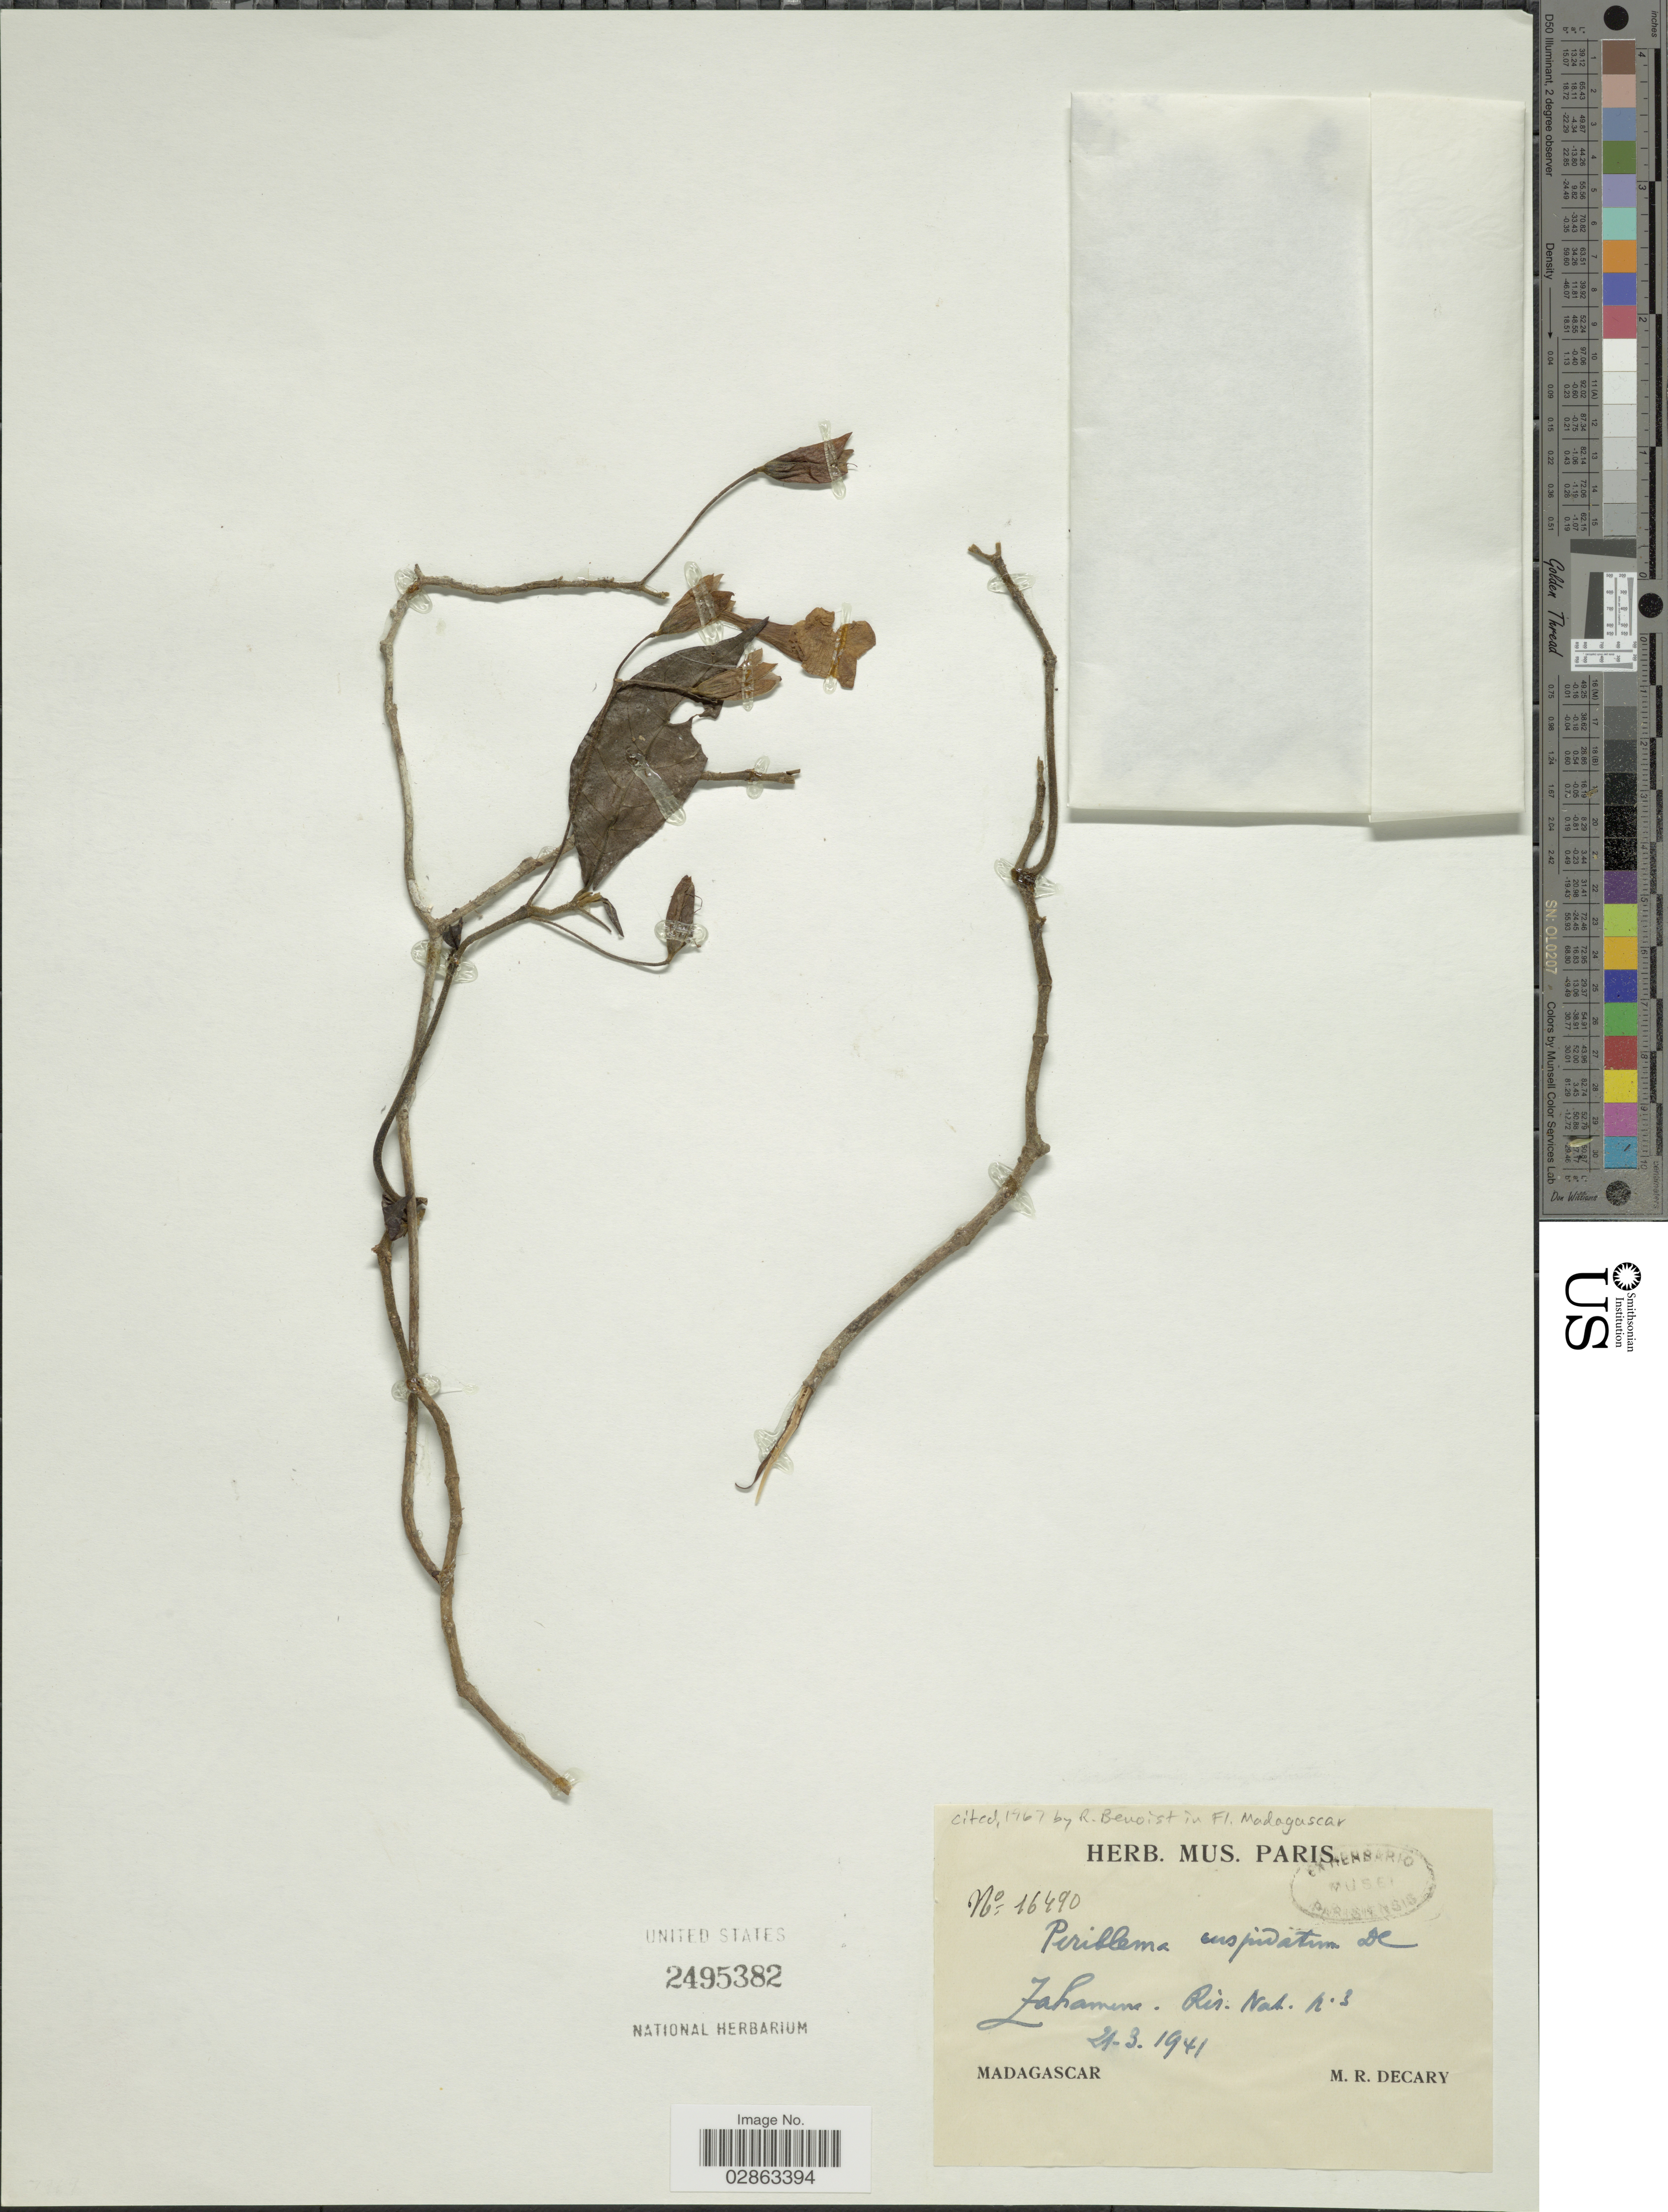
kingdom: Plantae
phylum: Tracheophyta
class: Magnoliopsida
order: Lamiales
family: Acanthaceae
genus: Boutonia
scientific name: Boutonia cuspidata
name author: DC.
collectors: R. Decary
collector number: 16490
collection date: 1941-03-21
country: Madagascar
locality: Zahamena. Rès. Nat. N° 3.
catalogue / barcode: US 2495382